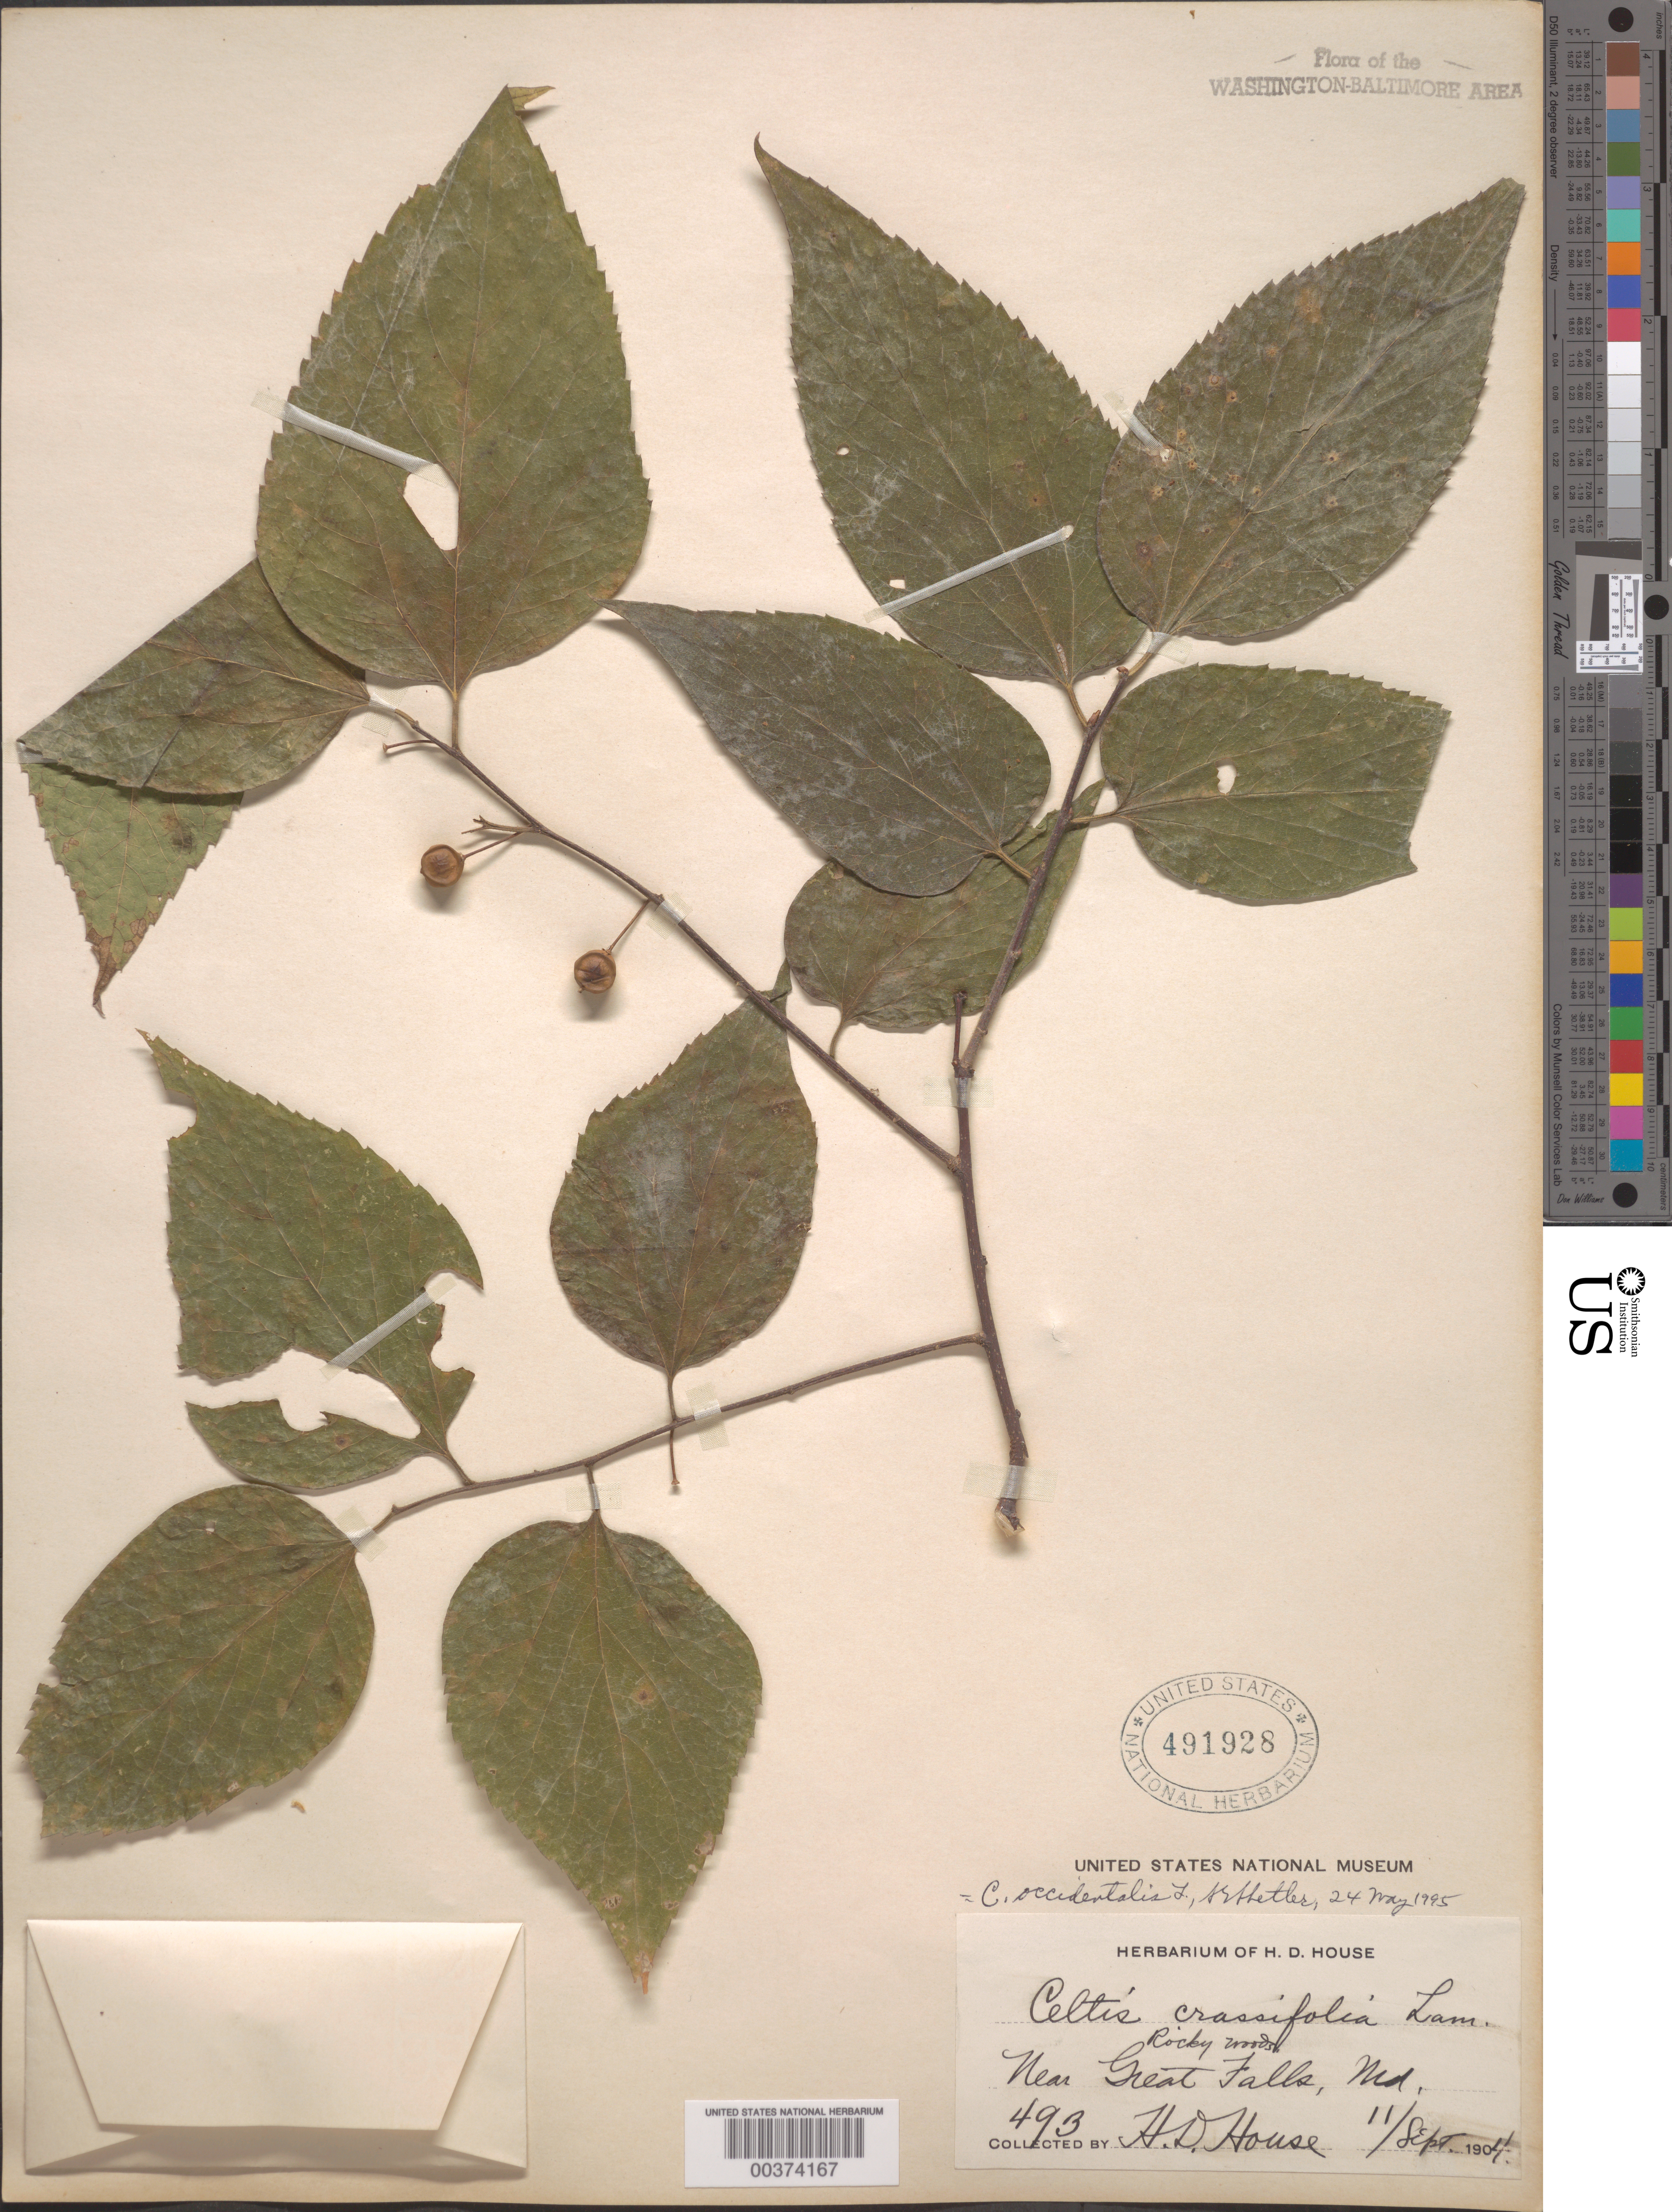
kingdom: Plantae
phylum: Tracheophyta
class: Magnoliopsida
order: Rosales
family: Cannabaceae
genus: Celtis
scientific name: Celtis occidentalis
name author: L.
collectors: H. D. House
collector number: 493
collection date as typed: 11 Sep 1904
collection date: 1904-09-11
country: United States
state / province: Maryland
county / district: Montgomery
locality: Great Falls vicinity C. & O. Canal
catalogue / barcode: US 491928